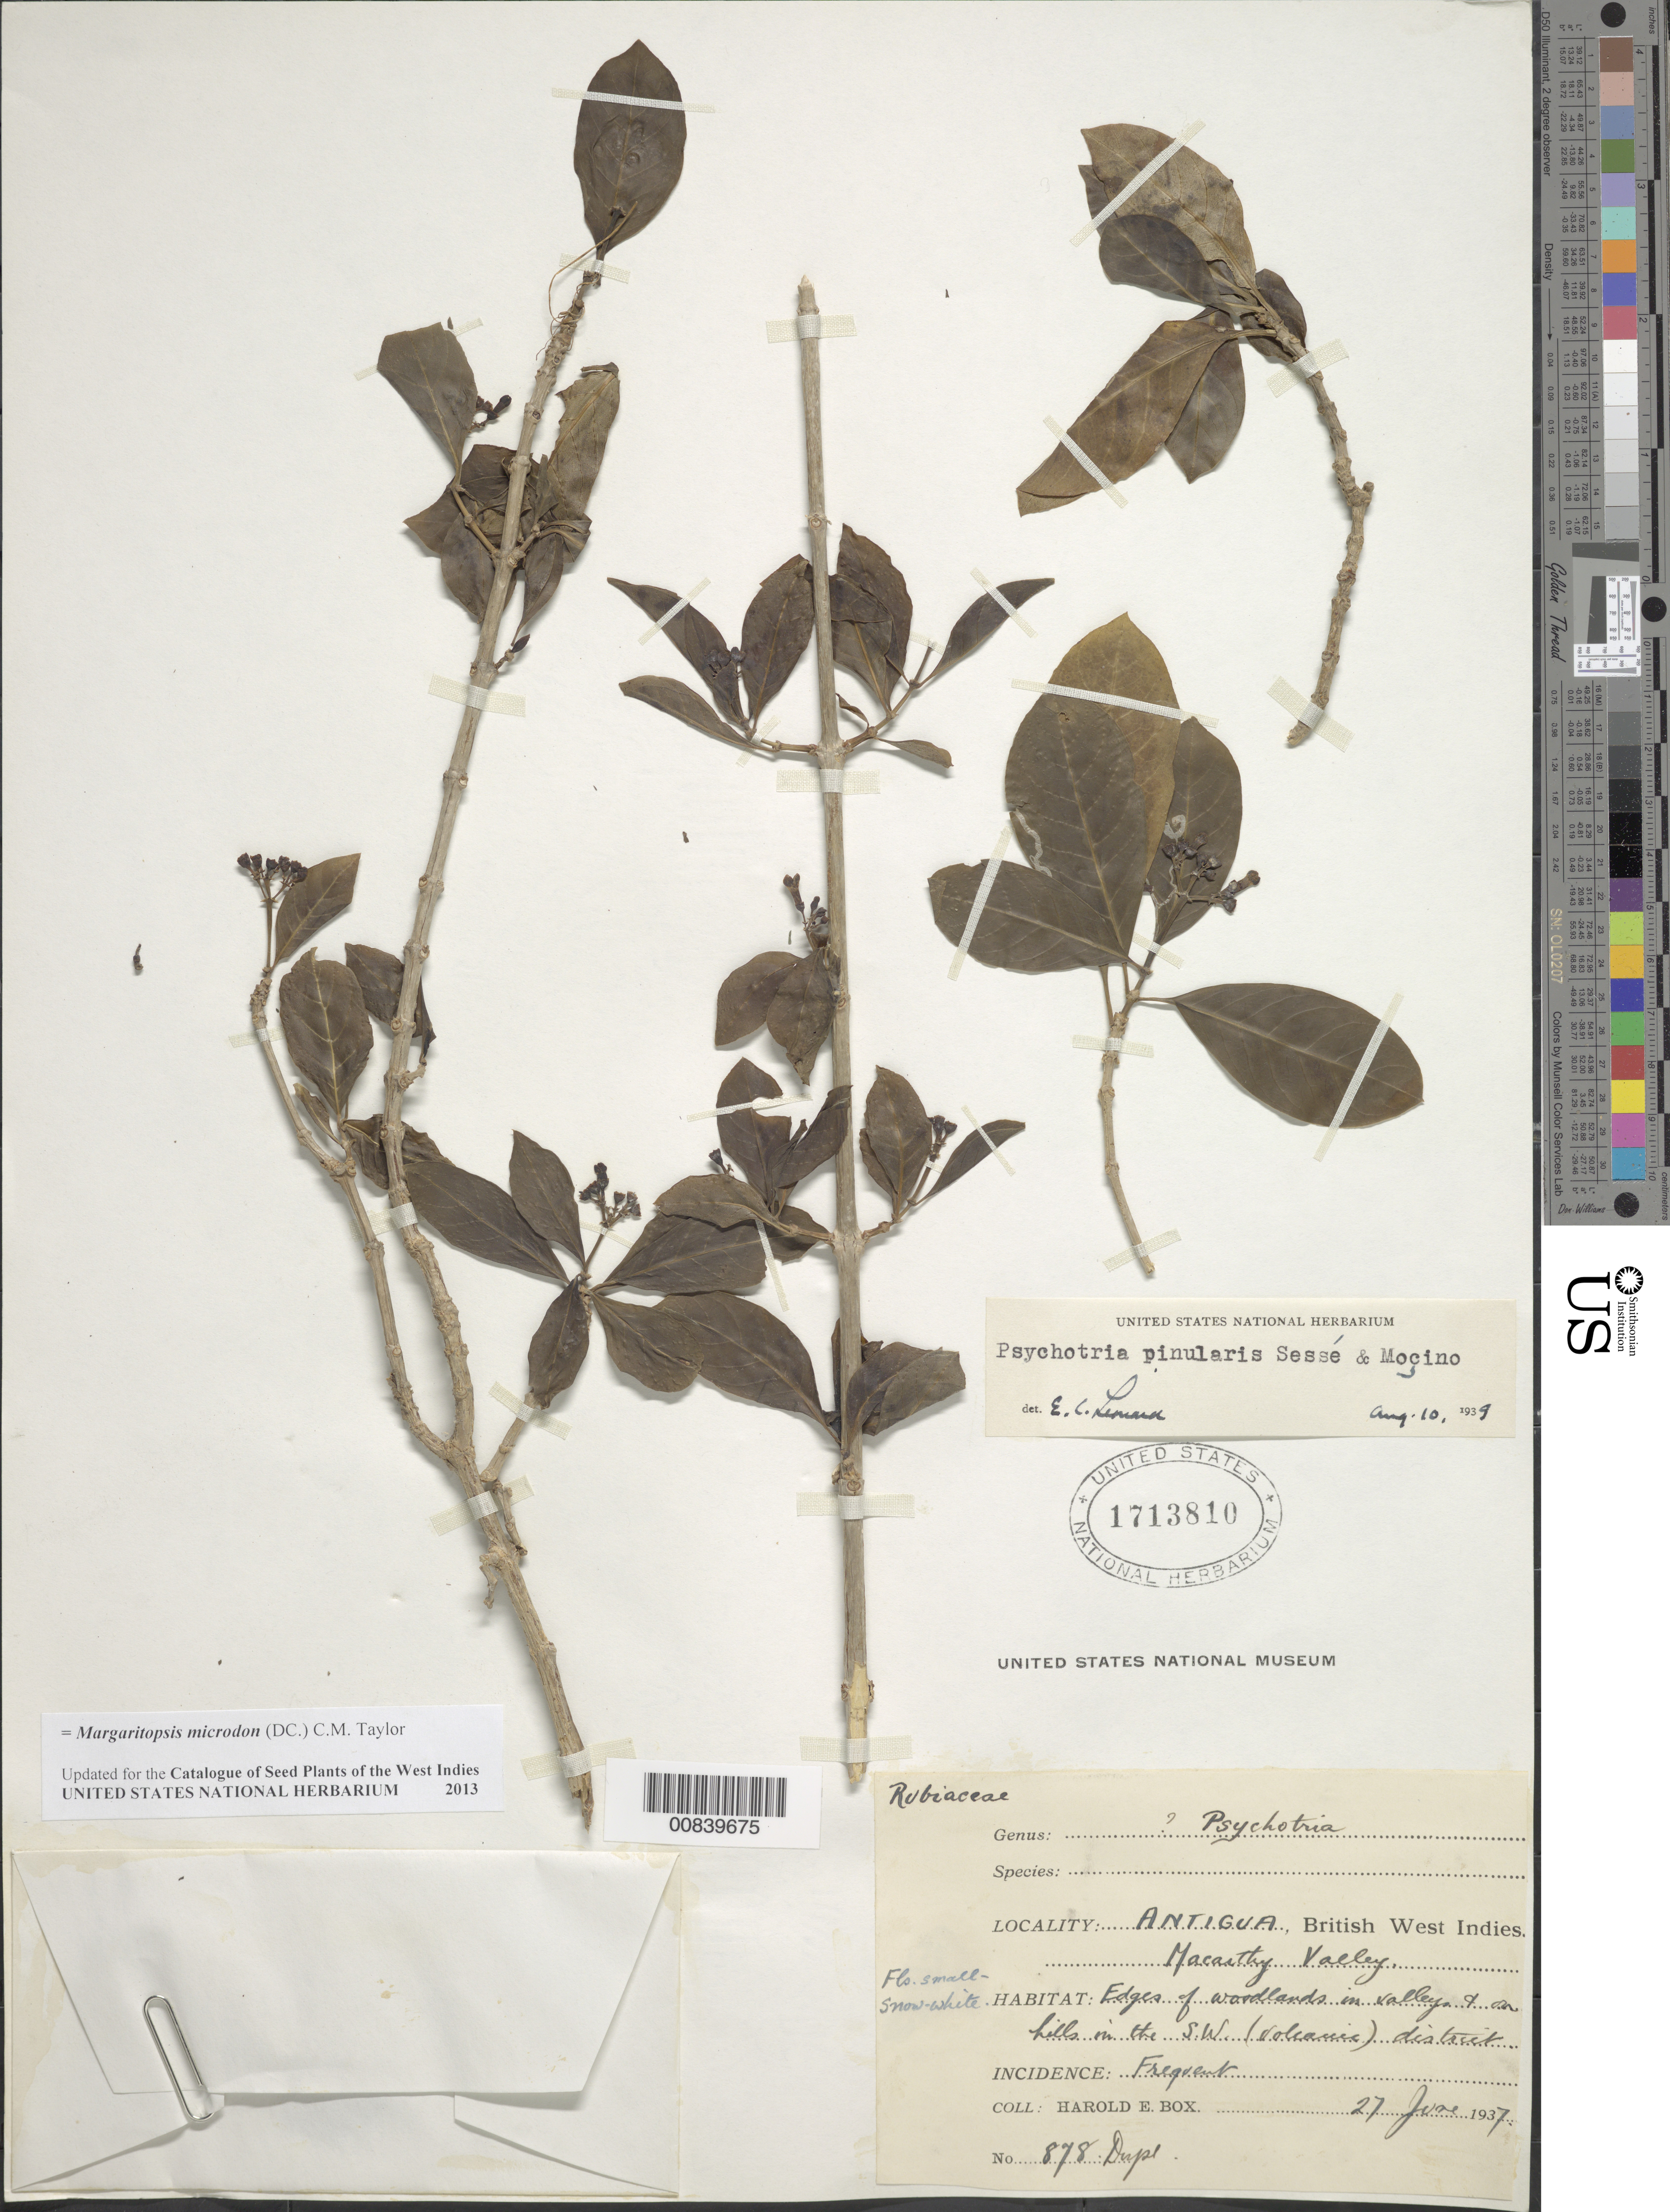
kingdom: Plantae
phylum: Tracheophyta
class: Magnoliopsida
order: Gentianales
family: Rubiaceae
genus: Margaritopsis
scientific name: Margaritopsis microdon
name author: (DC.) C.M. Taylor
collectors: H. E. Box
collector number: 878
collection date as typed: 27 Jun 1937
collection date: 1937-06-27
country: Antigua and Barbuda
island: Leeward Is.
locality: Macarthy Valley. SW (volcanic) District.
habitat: Edges of woodlands in valley and on hills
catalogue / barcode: US 1713810